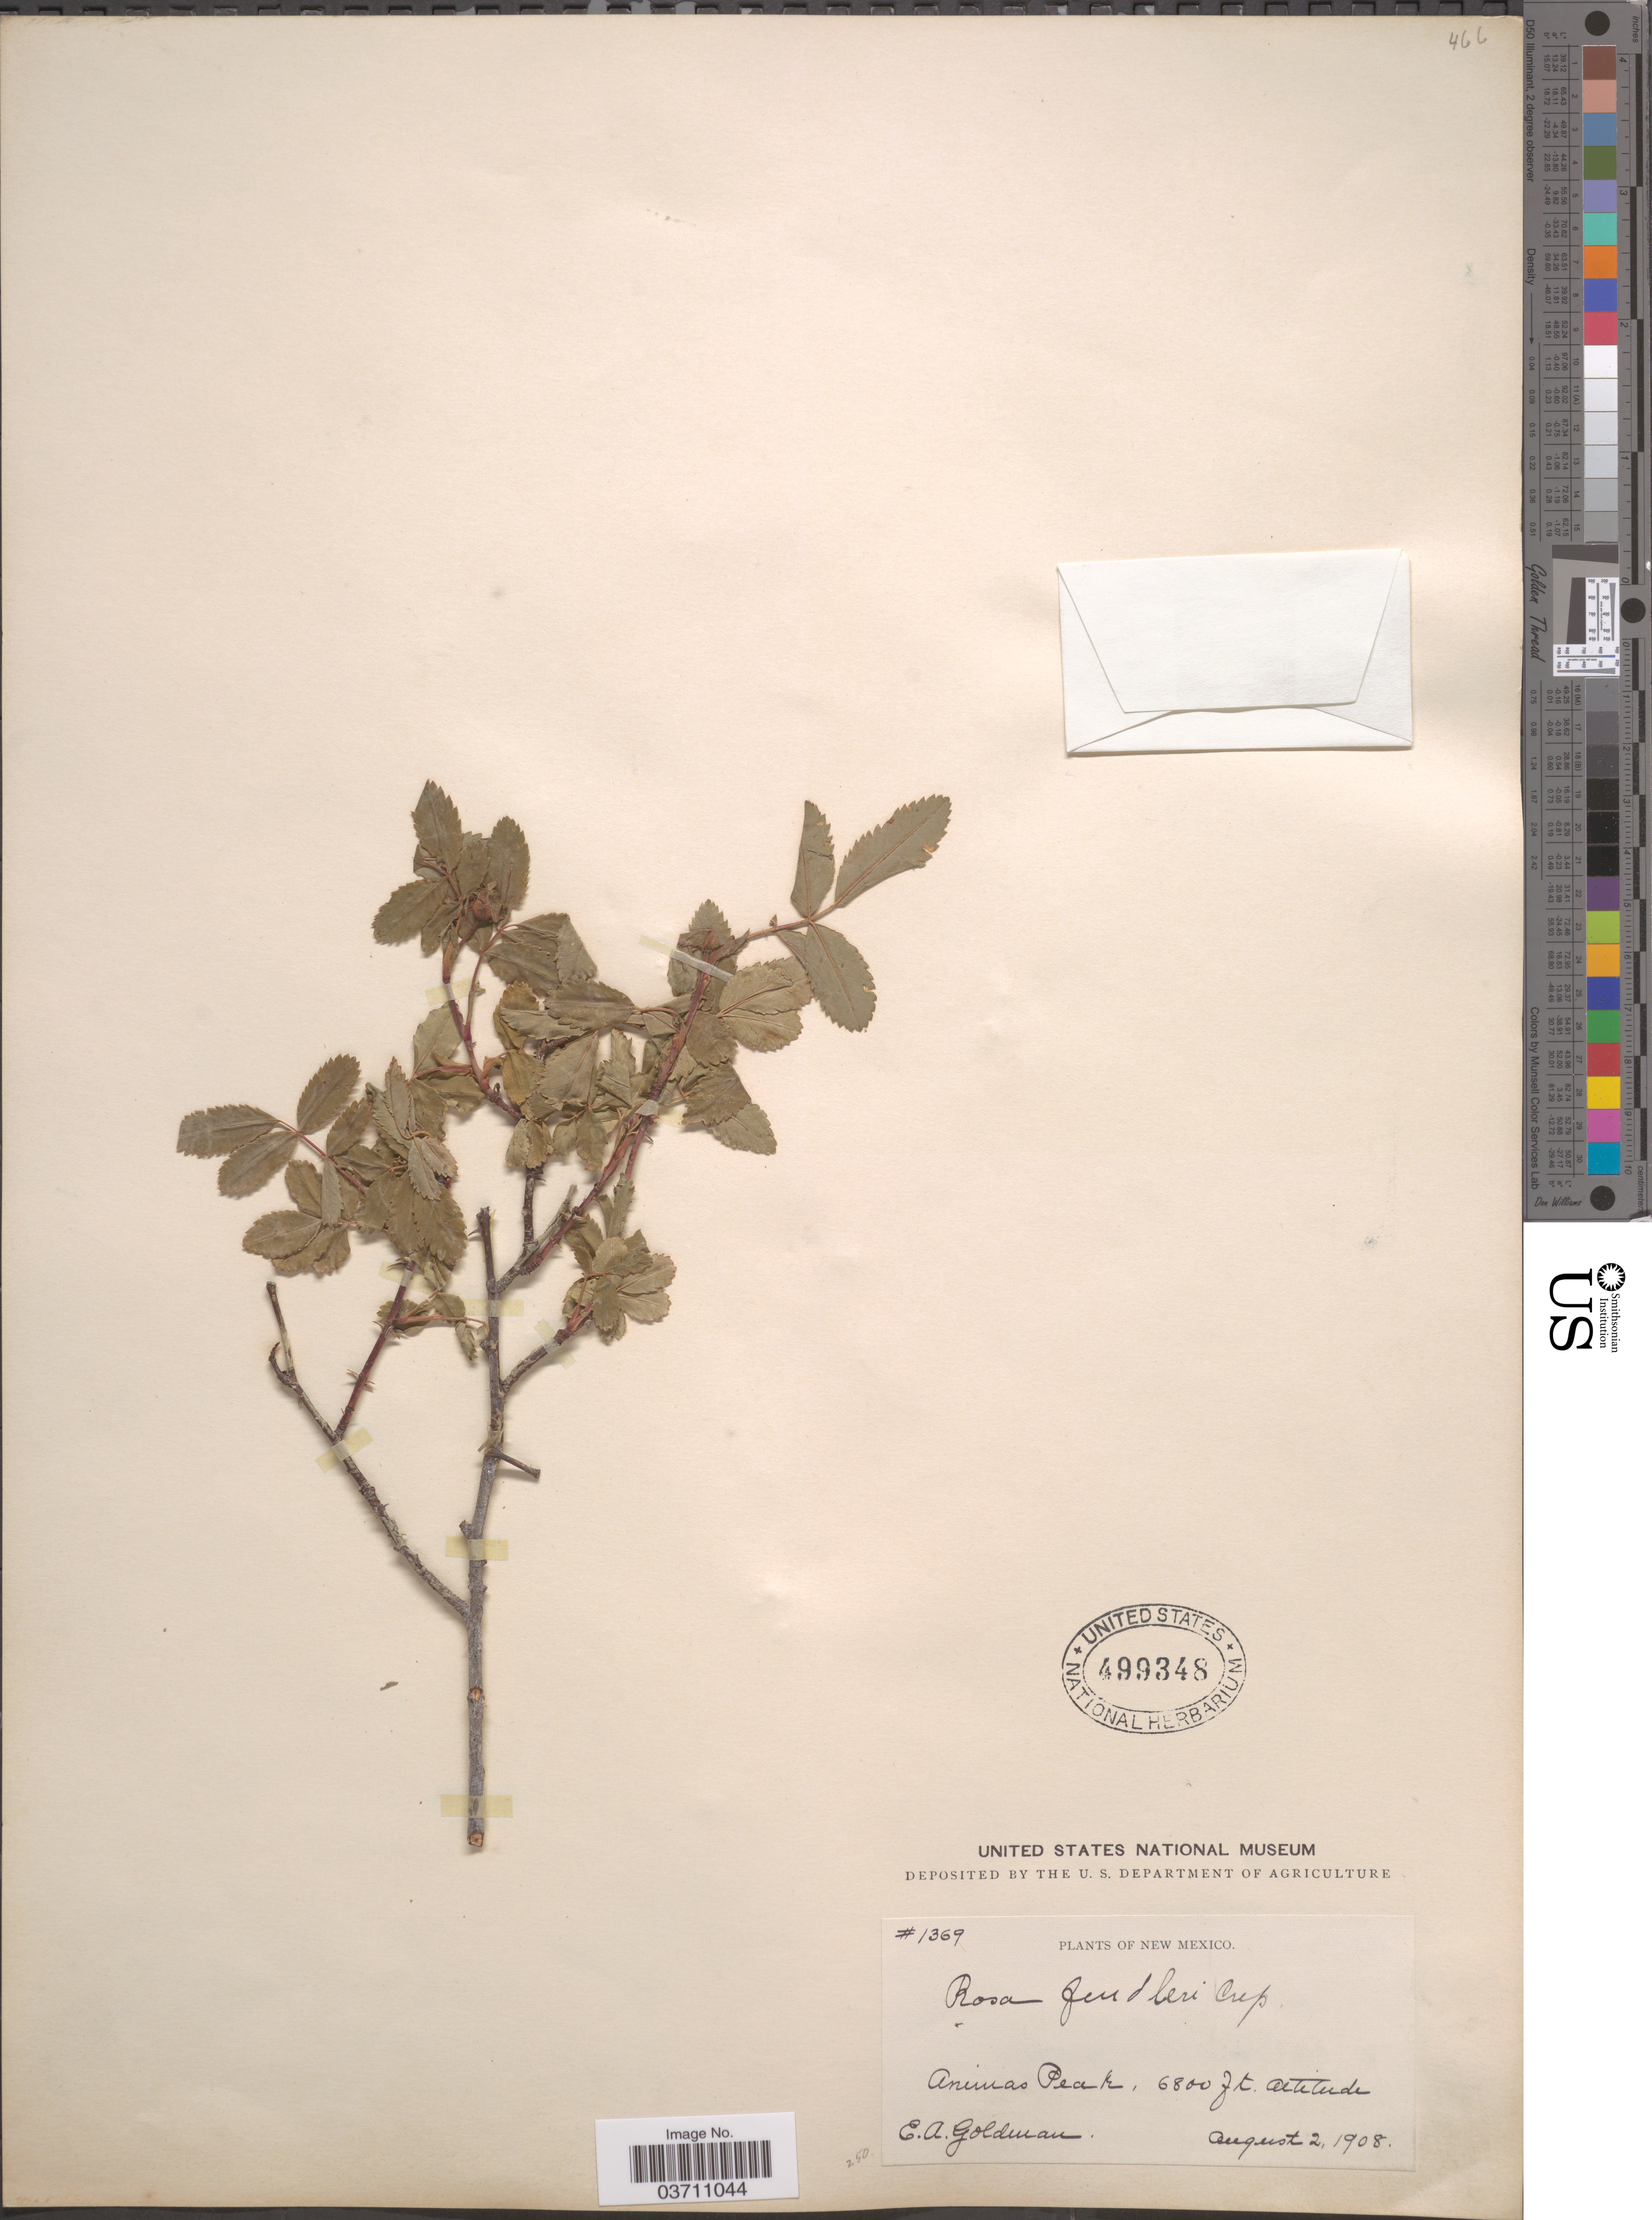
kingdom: Plantae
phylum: Tracheophyta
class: Magnoliopsida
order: Rosales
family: Rosaceae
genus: Rosa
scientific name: Rosa fendleri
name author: Crép.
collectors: E. A. Goldman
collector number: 1369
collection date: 1908-08-02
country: United States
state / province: New Mexico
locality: Animas Peak.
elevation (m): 2073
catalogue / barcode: US 499348